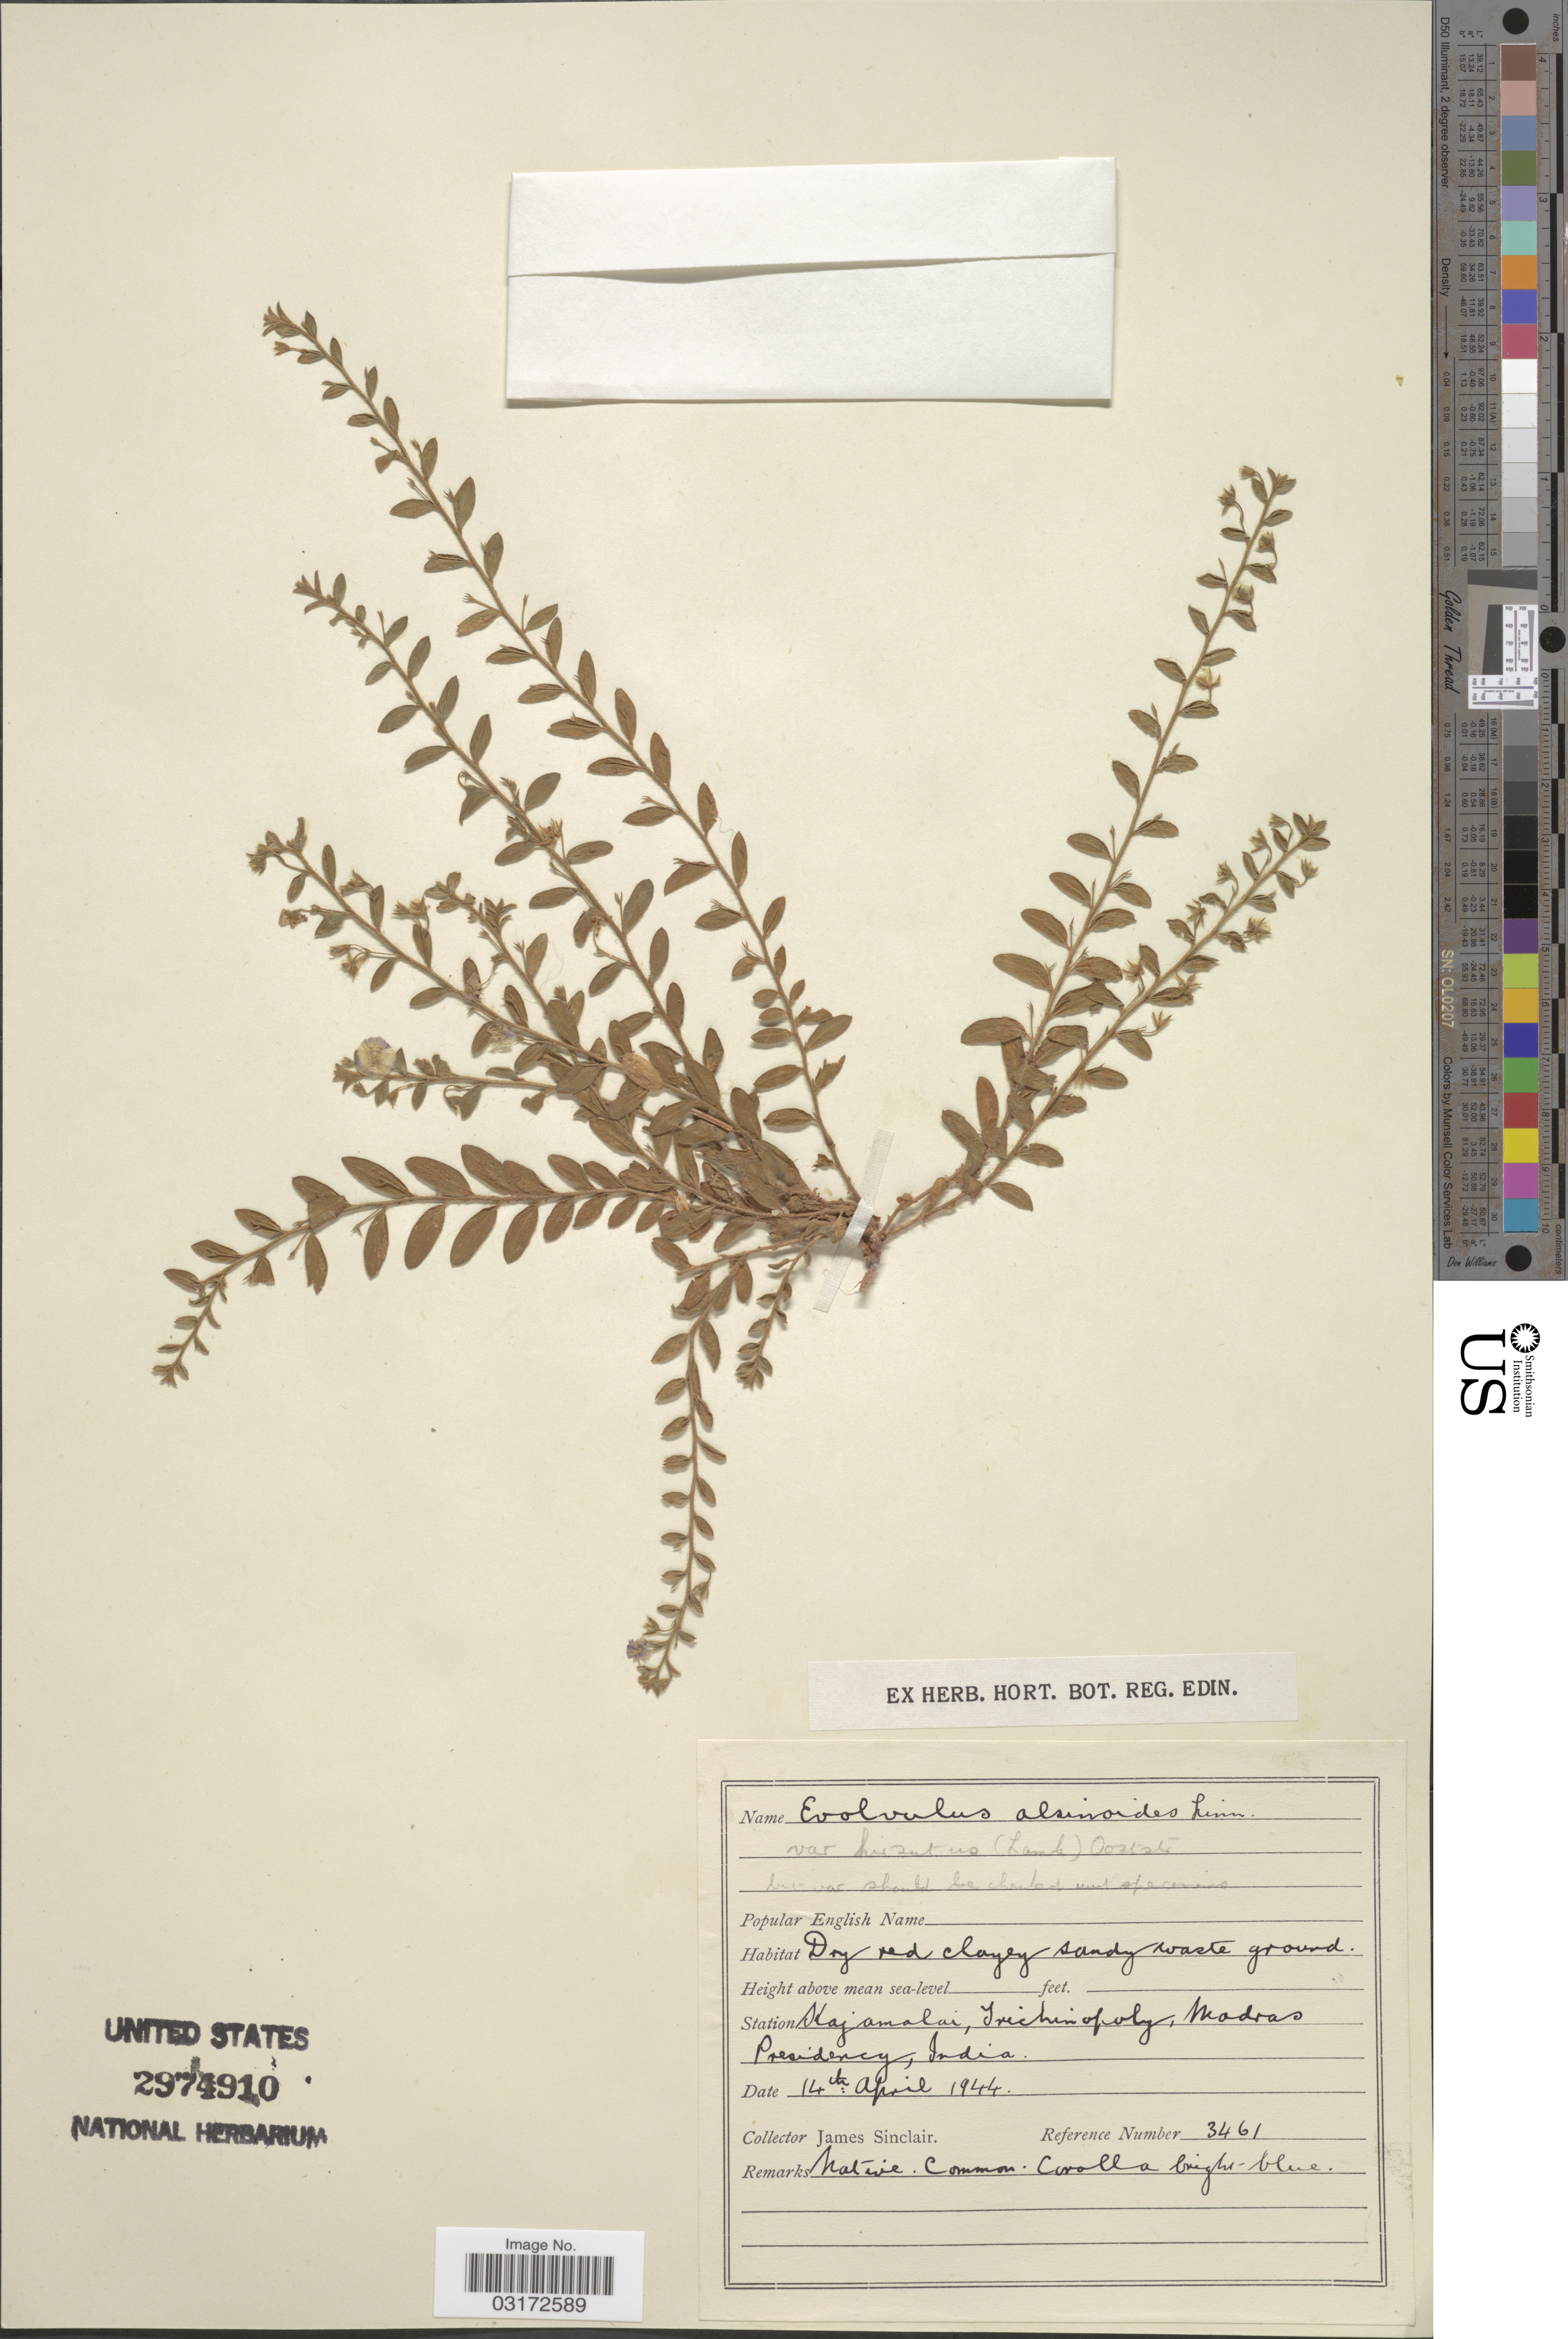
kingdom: Plantae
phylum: Tracheophyta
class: Magnoliopsida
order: Solanales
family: Convolvulaceae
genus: Evolvulus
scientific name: Evolvulus alsinoides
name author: (L.) L.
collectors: J. Sinclair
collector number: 3461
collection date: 1944-04-14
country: India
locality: Station Kajamalai, Trichinopoly, Madras Presidency.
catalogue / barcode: US 2974910